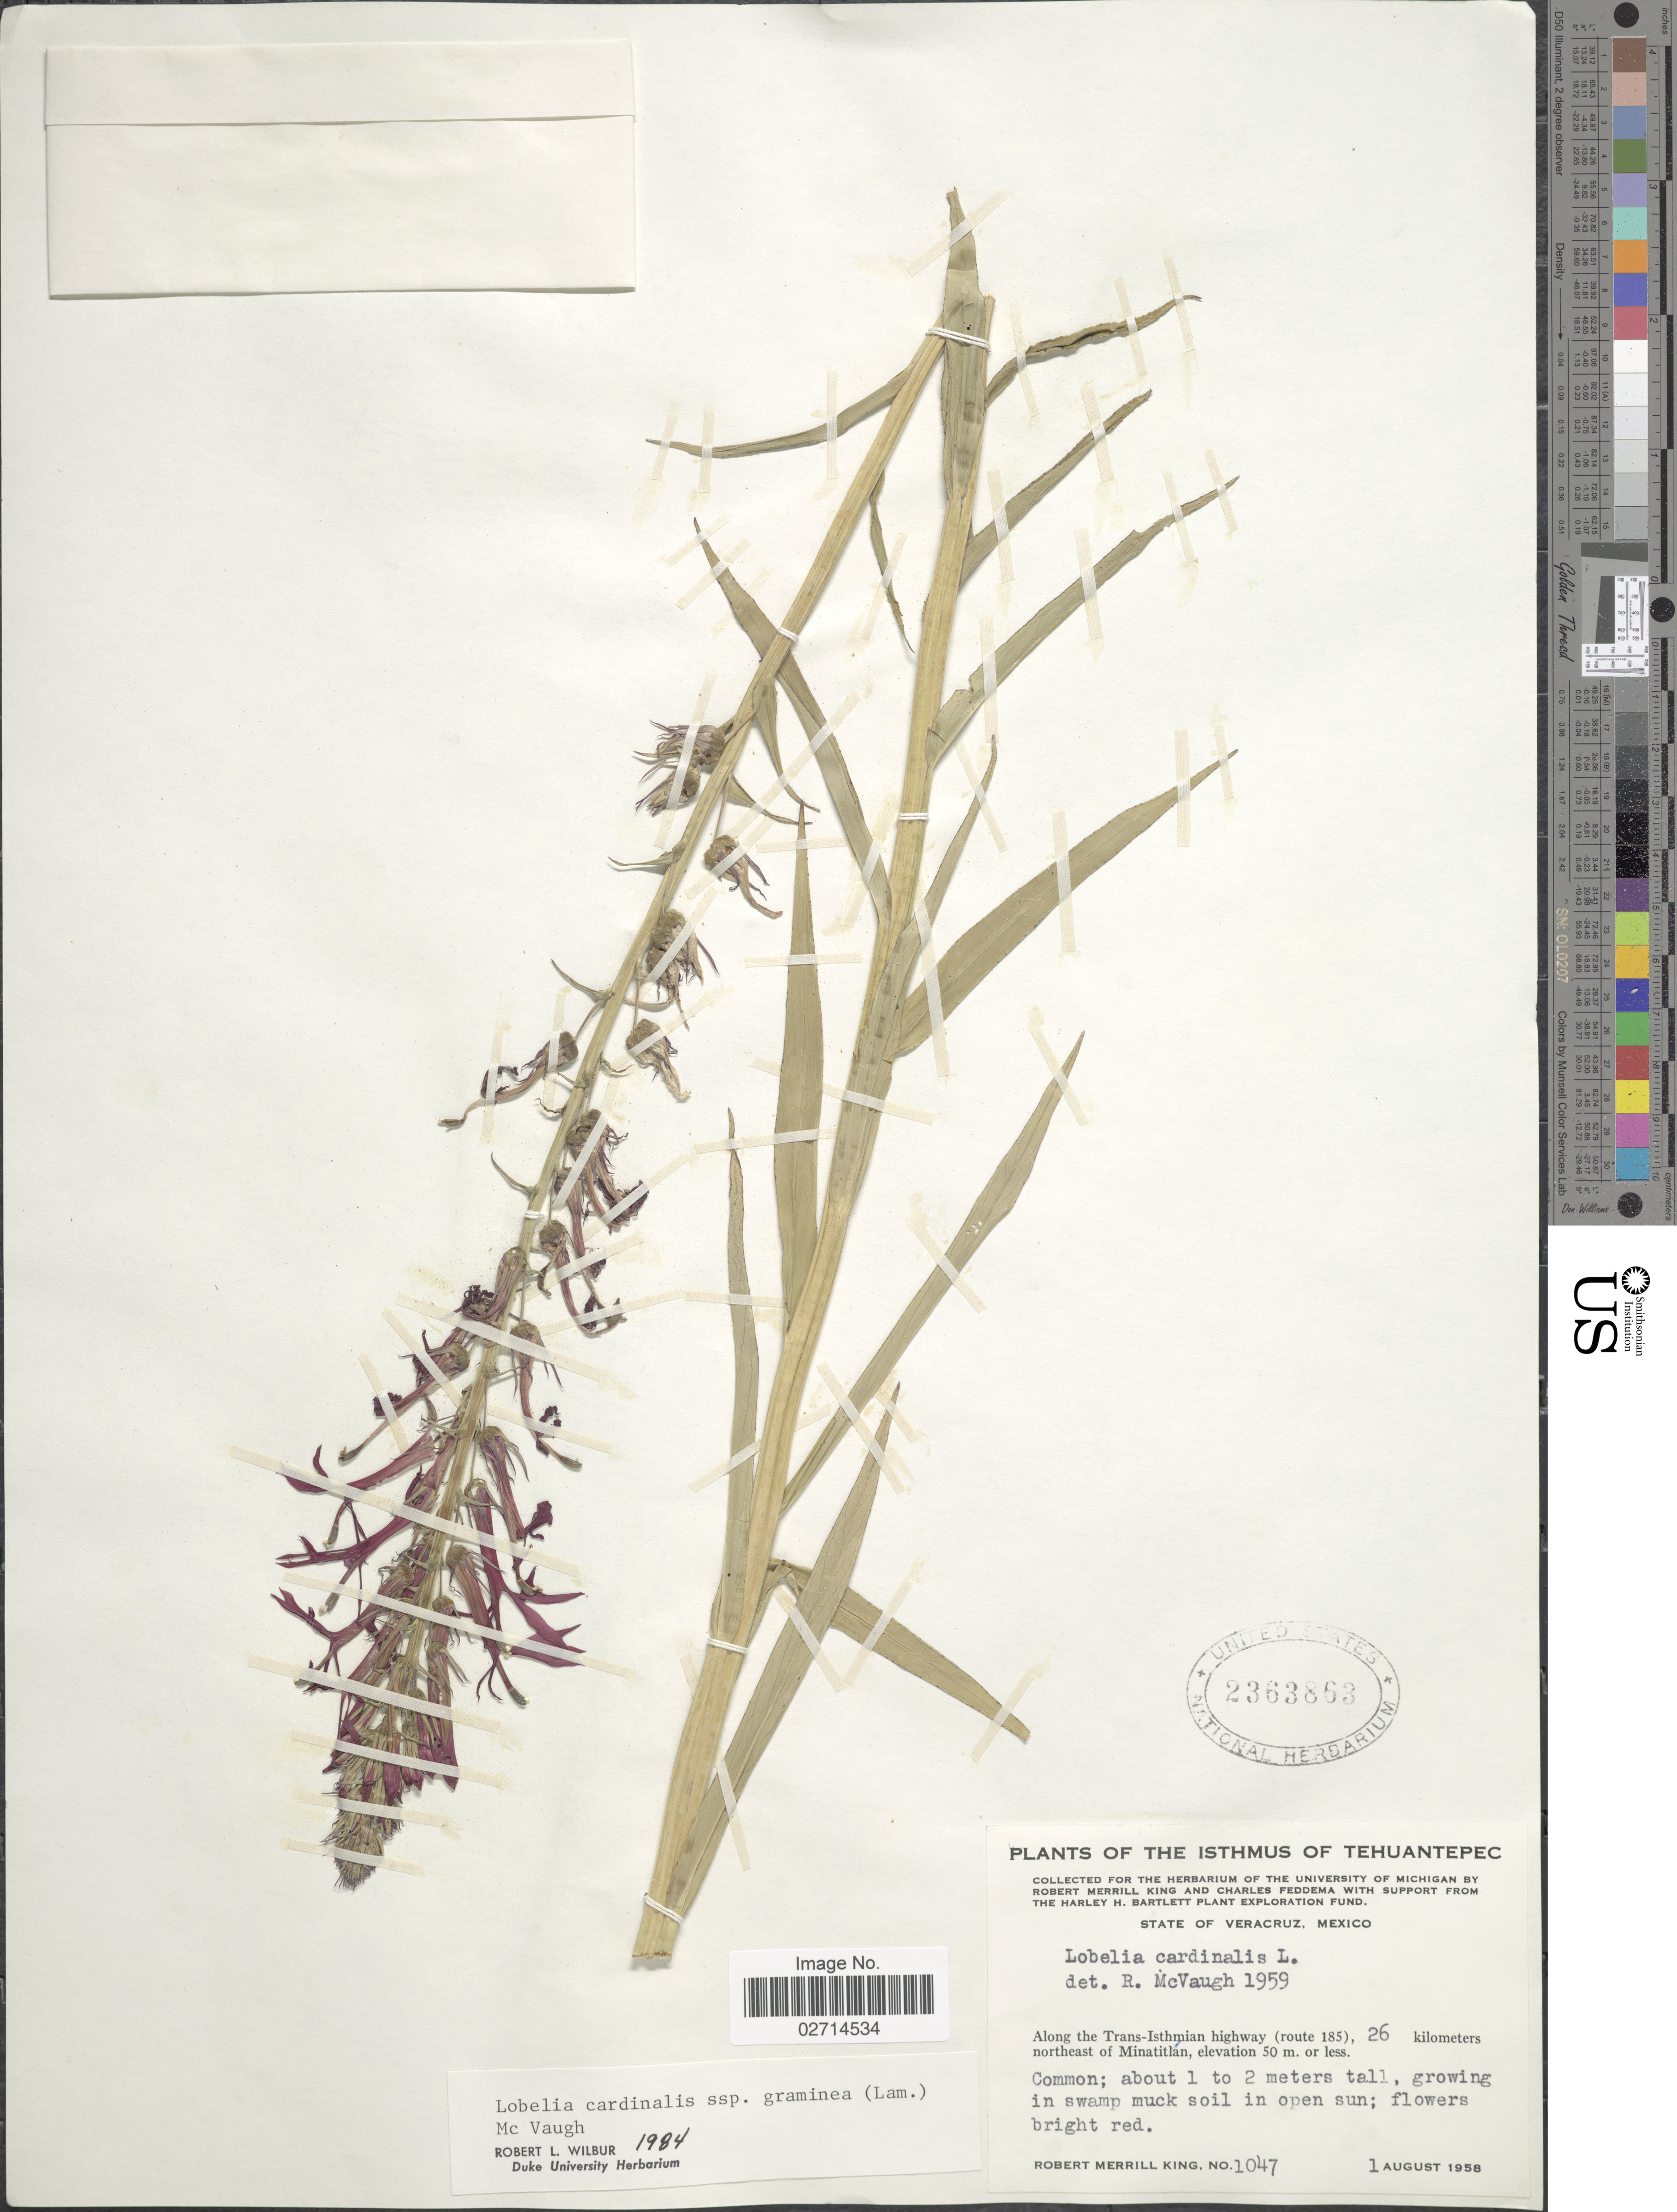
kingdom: Plantae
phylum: Tracheophyta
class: Magnoliopsida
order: Asterales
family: Campanulaceae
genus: Lobelia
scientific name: Lobelia cardinalis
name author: L.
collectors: R. M. King & C. Feddema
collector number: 1047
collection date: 1958-08-01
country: Mexico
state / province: Veracruz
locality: The Isthmus of Tehuantepec. Along the Trans- Isthmian highway ( route 185), 26 kilometers northeast of Minatitlan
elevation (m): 50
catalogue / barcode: US 2363863